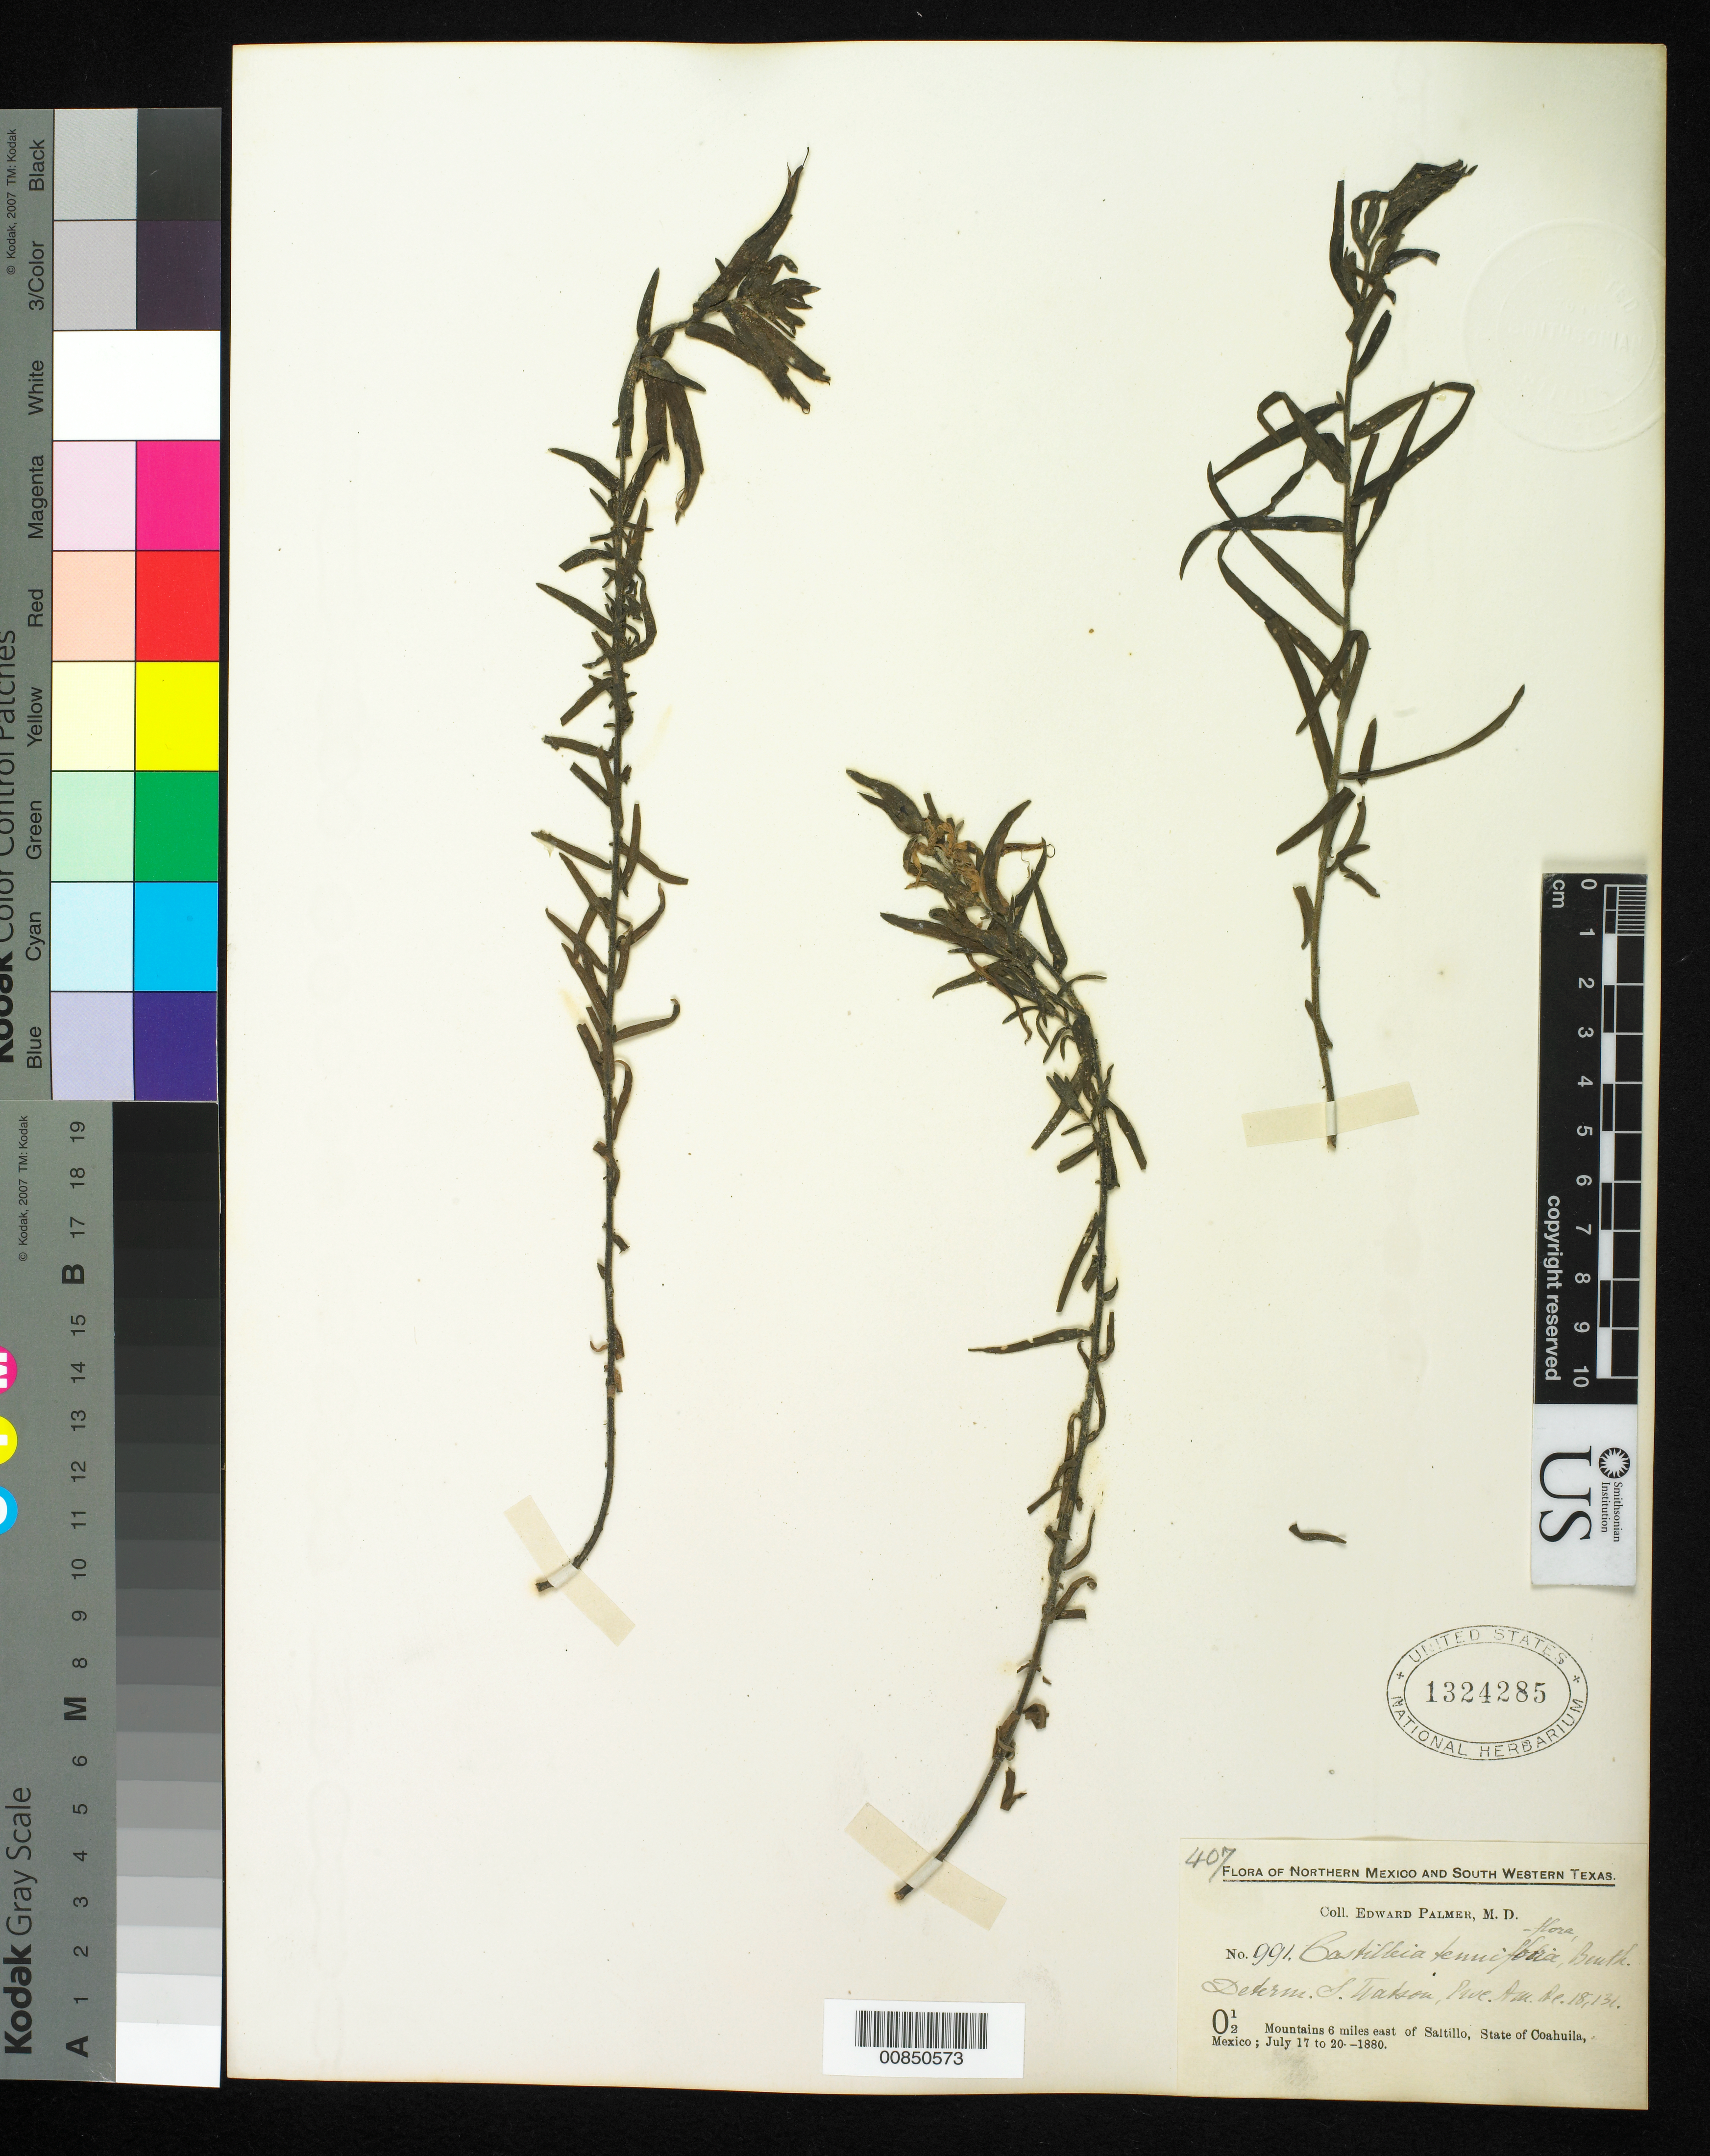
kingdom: Plantae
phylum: Tracheophyta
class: Magnoliopsida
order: Lamiales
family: Orobanchaceae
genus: Castilleja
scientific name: Castilleja tenuiflora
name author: Benth.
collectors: E. Palmer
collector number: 991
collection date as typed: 17 Jul 1880 to 20 Jul 1880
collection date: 1880-07-17/1880-07-20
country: Mexico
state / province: Coahuila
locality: O12. Mountains 6 miles east of Saltillo, Coahuila.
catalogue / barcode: US 1324285